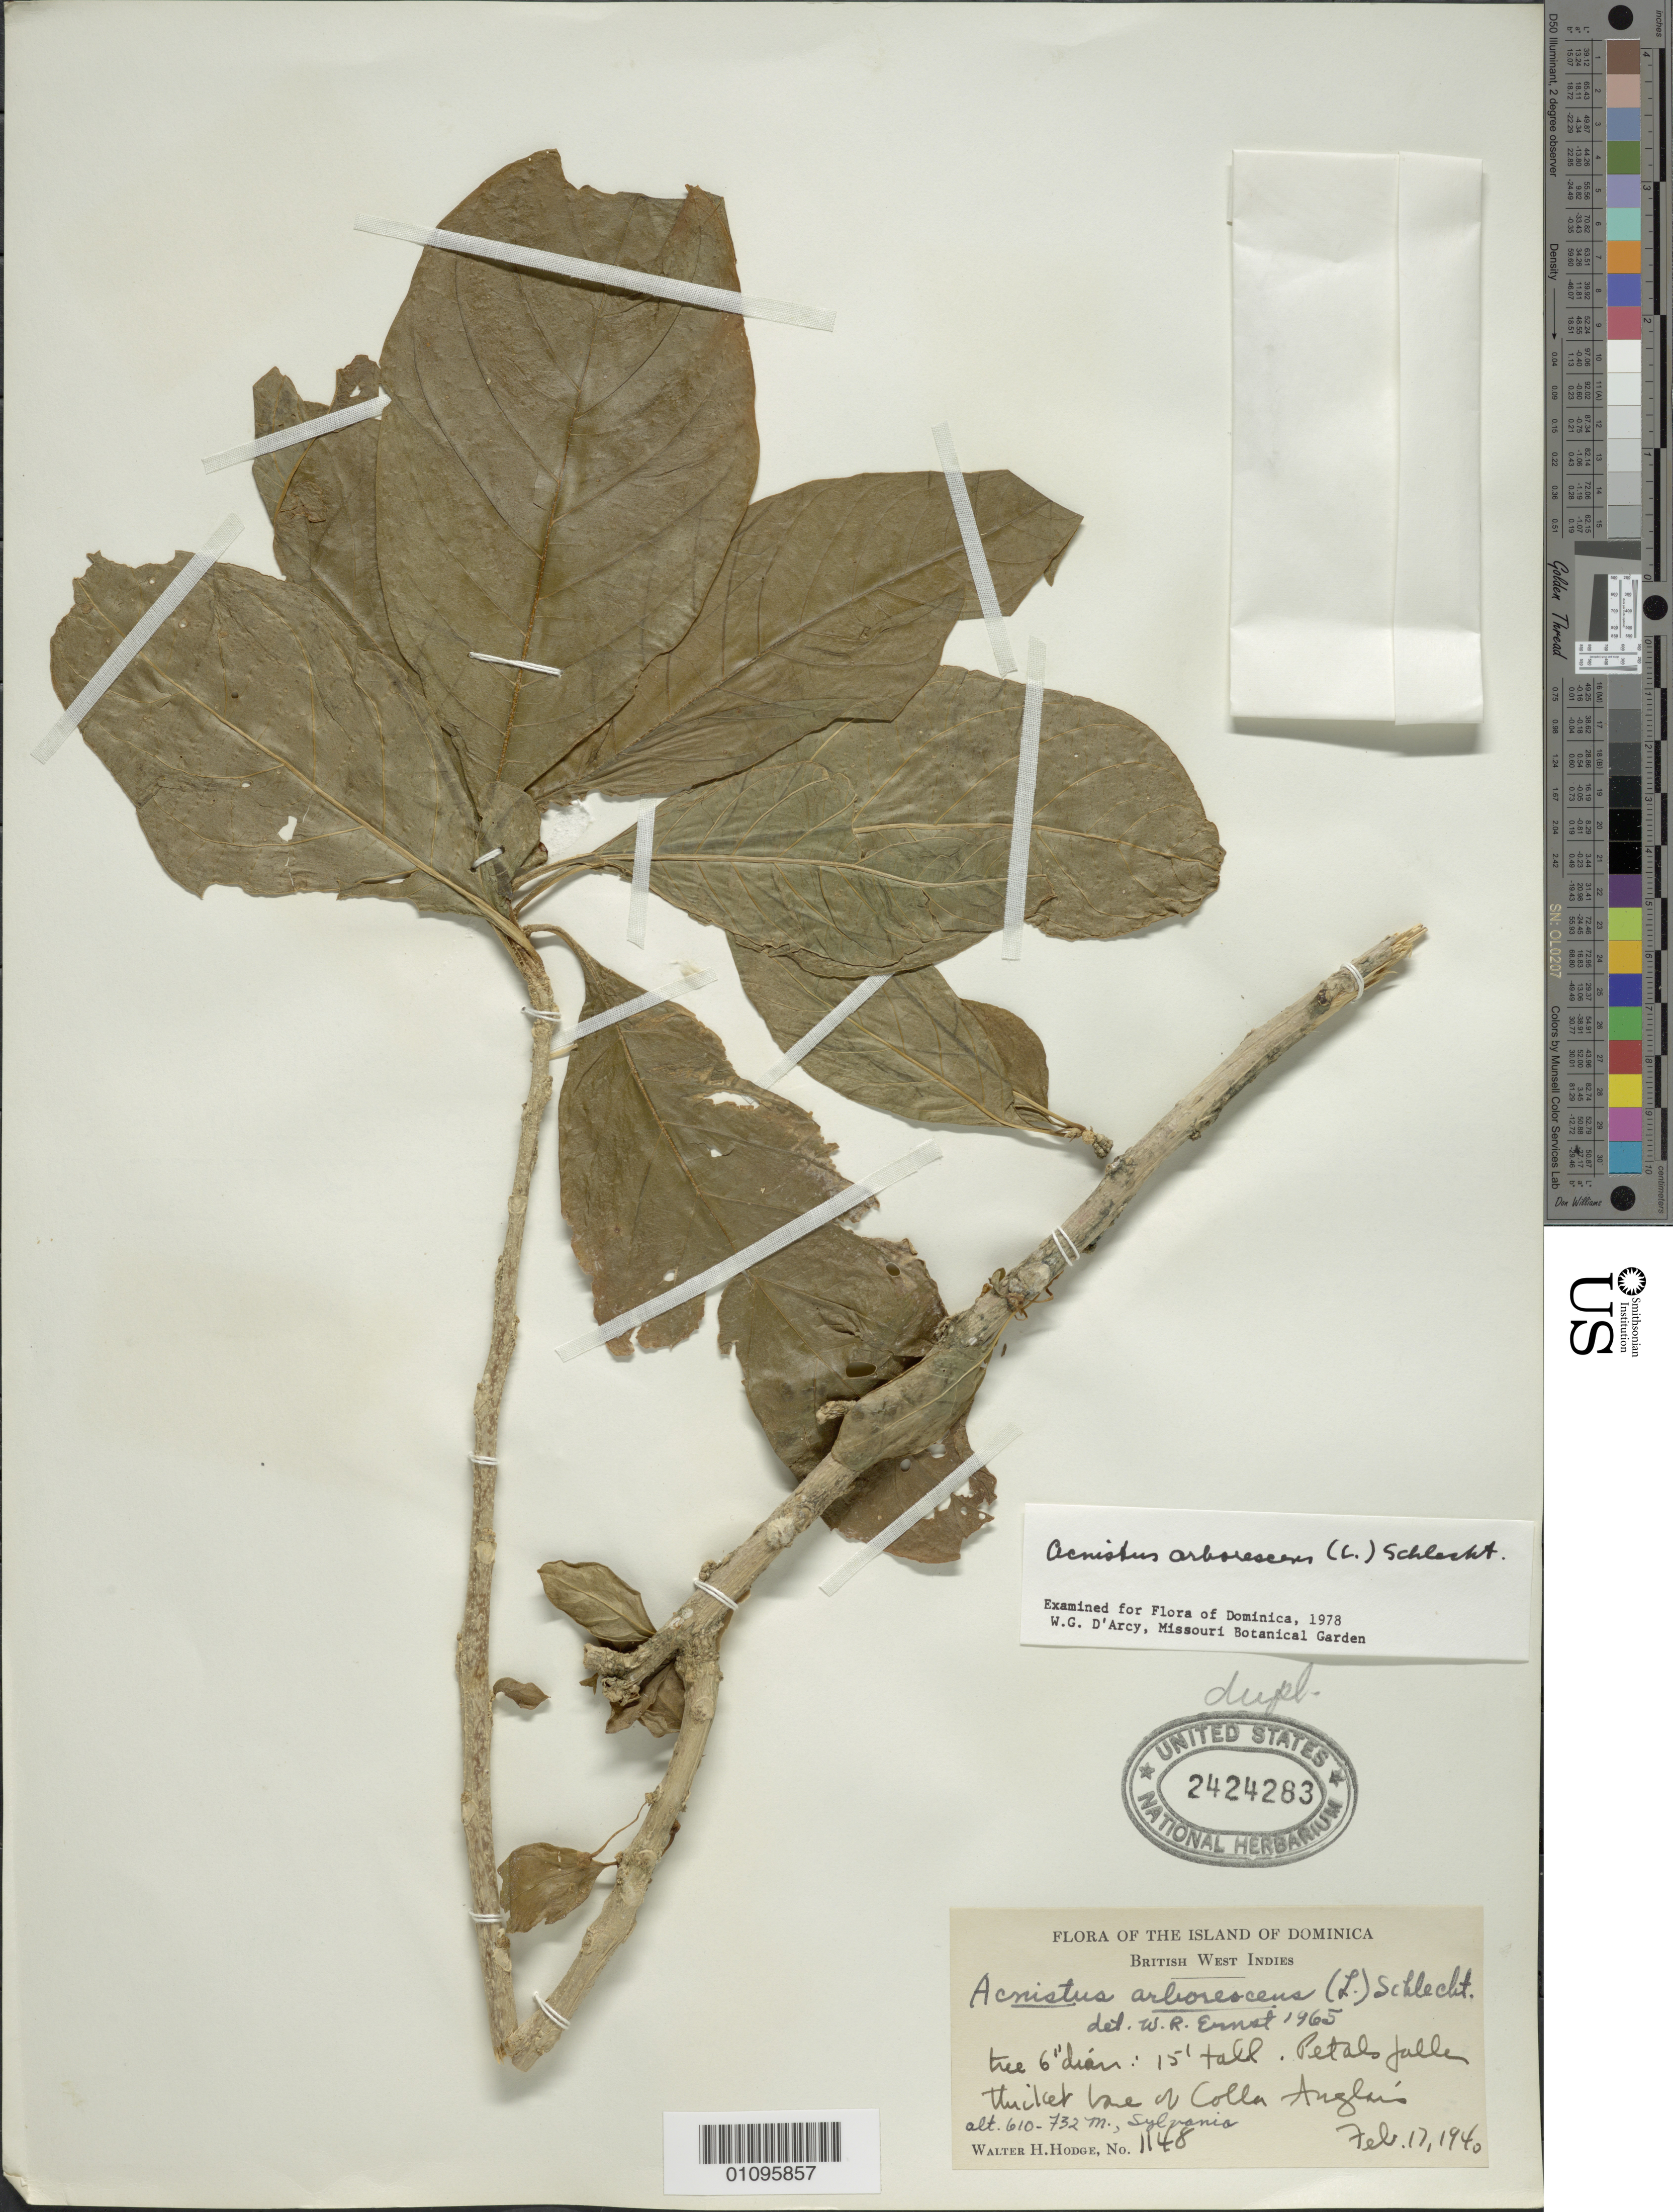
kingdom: Plantae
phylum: Tracheophyta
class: Magnoliopsida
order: Solanales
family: Solanaceae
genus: Acnistus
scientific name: Acnistus arborescens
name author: (L.) Schltdl.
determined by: D'Arcy, W. G.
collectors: W. Hodge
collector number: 1148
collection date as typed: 17 Feb 1940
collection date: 1940-02-17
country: Dominica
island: Dominica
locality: Sylvania, slopes of Morne Colla Anglais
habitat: Thicket at base of precipitous slopes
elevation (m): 610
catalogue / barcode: US 2424283